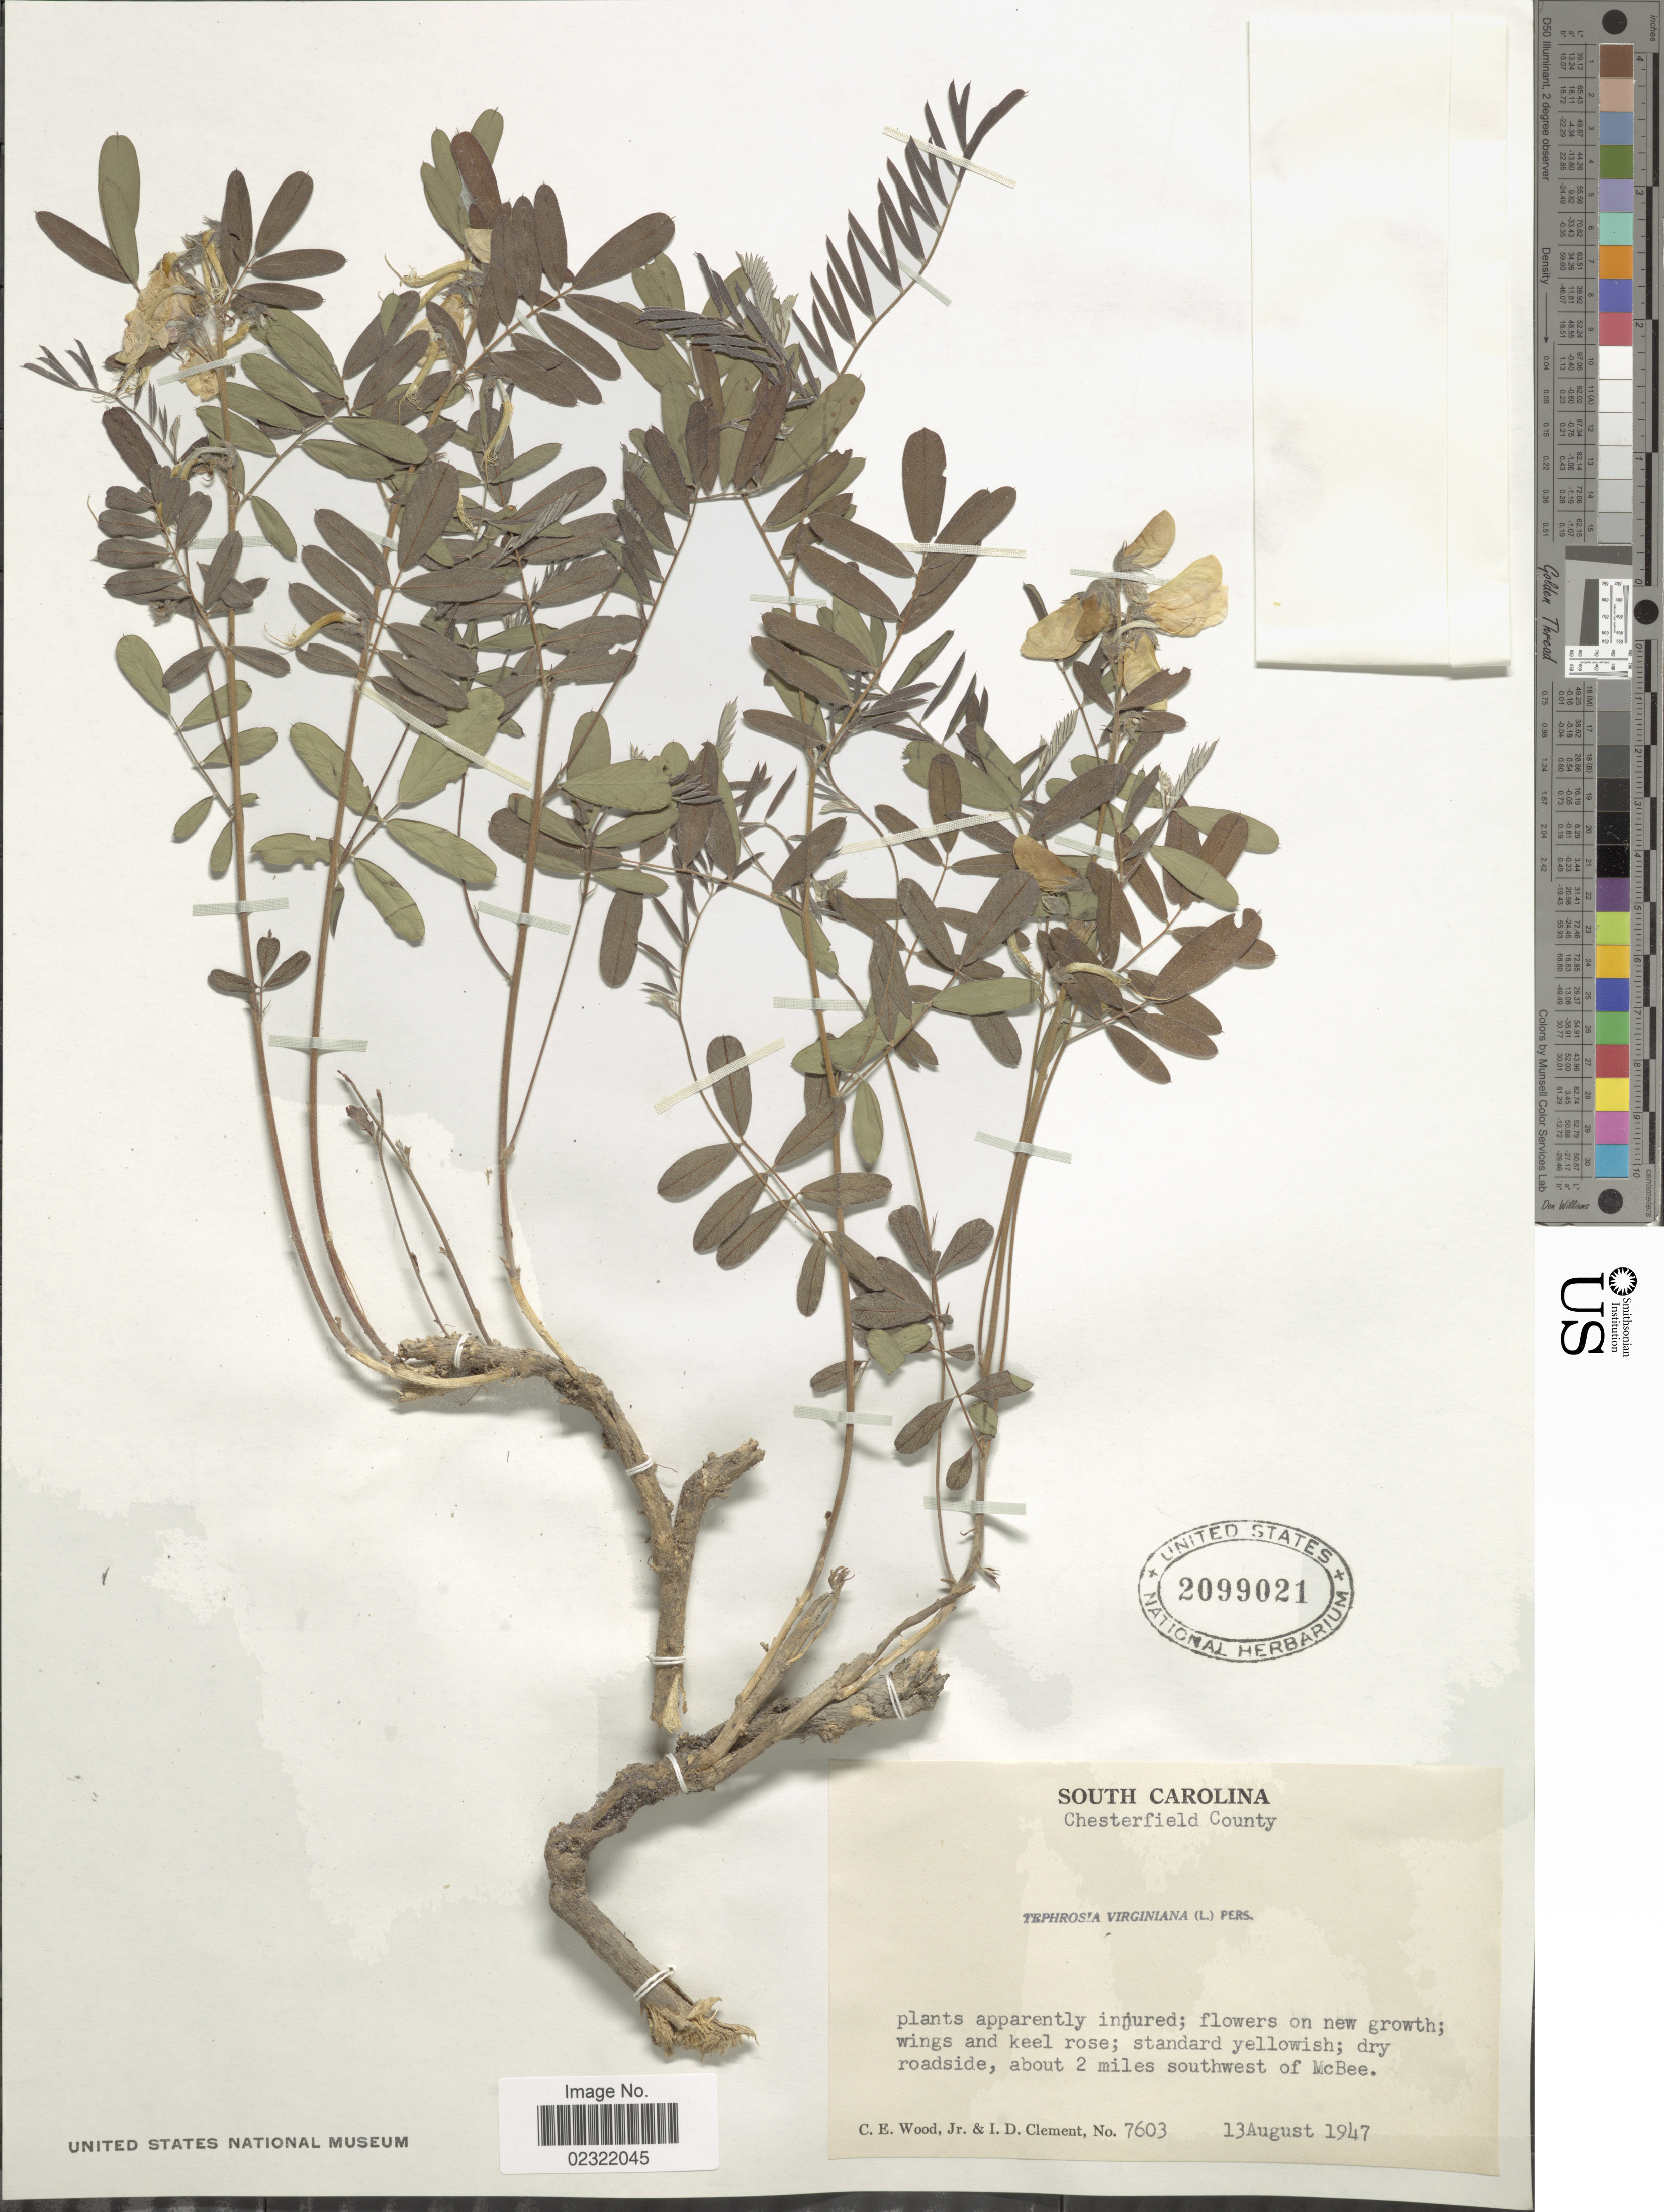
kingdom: Plantae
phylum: Tracheophyta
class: Magnoliopsida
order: Fabales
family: Fabaceae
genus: Tephrosia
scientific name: Tephrosia virginiana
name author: (L.) Pers.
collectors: C. Wood & I. Clement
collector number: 7603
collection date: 1947-08-13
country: United States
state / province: South Carolina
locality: Chesterfield, dry roadside, about 2 miles southwest of McBee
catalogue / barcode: US 2099021